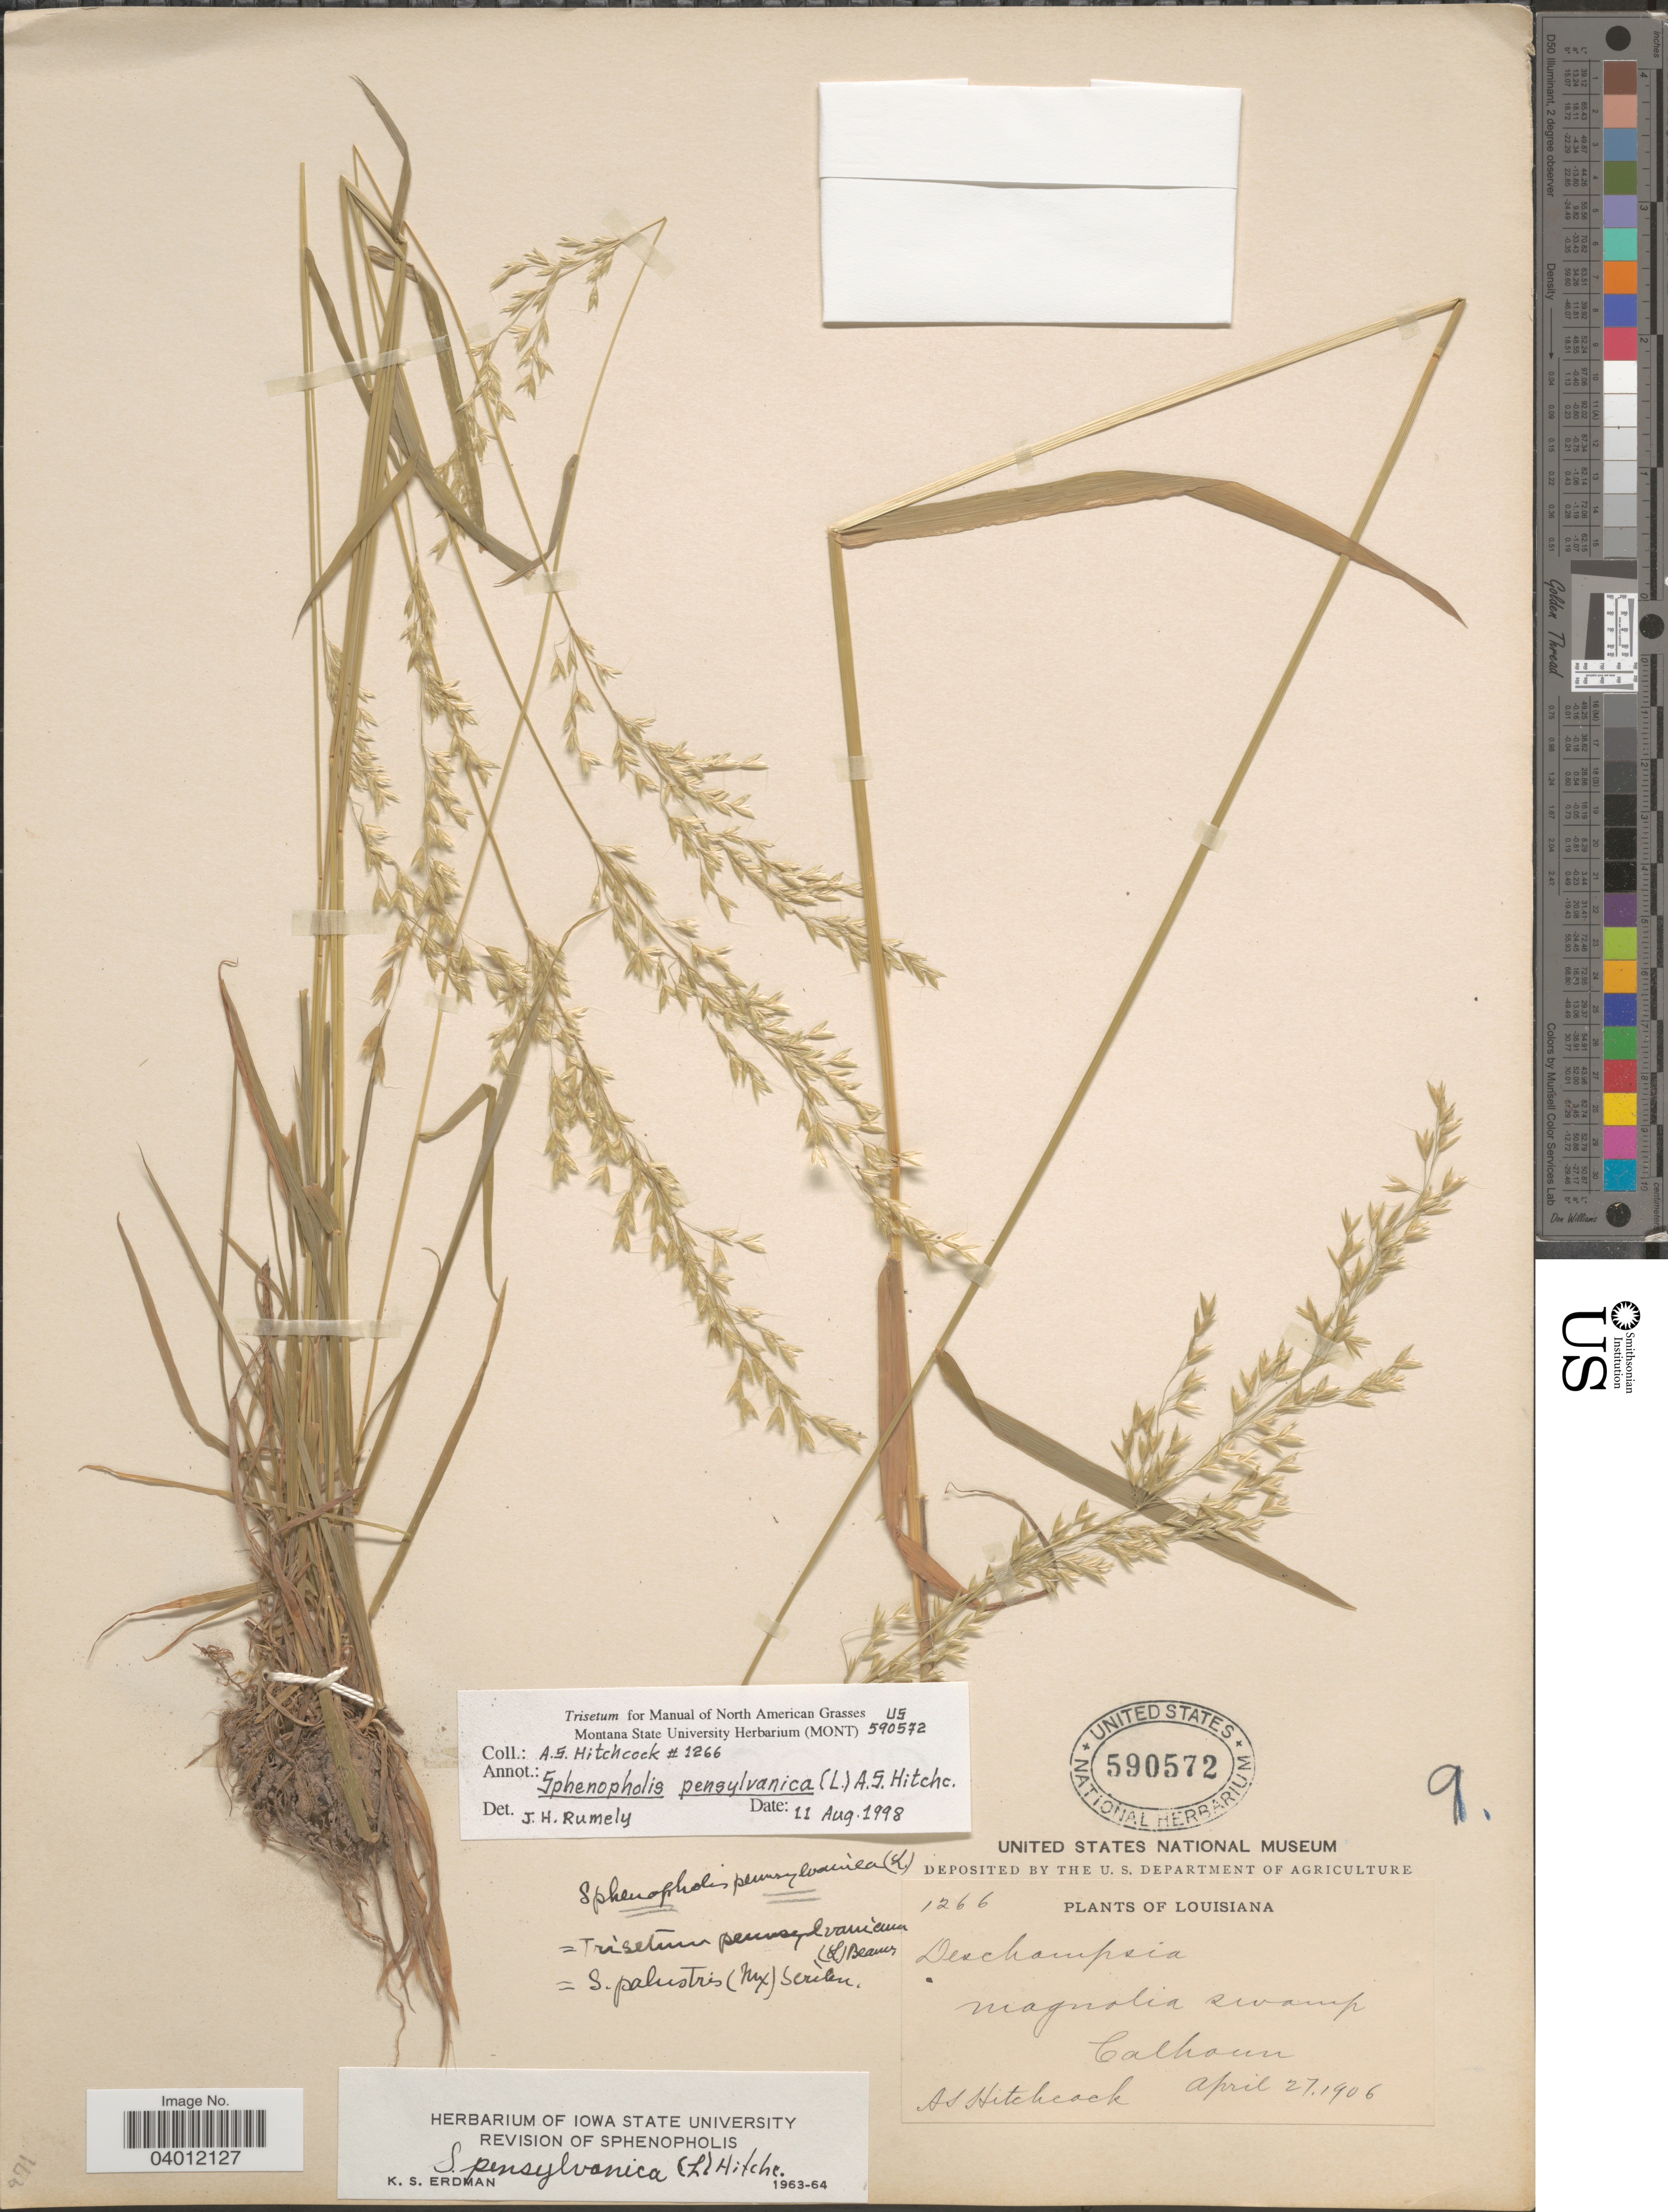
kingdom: Plantae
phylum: Tracheophyta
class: Liliopsida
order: Poales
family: Poaceae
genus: Sphenopholis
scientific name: Sphenopholis pensylvanica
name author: (L.) Hitchc.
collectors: A. S. Hitchcock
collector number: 1266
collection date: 1906-04-27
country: United States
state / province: Louisiana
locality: Calhoun.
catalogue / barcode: US 590572